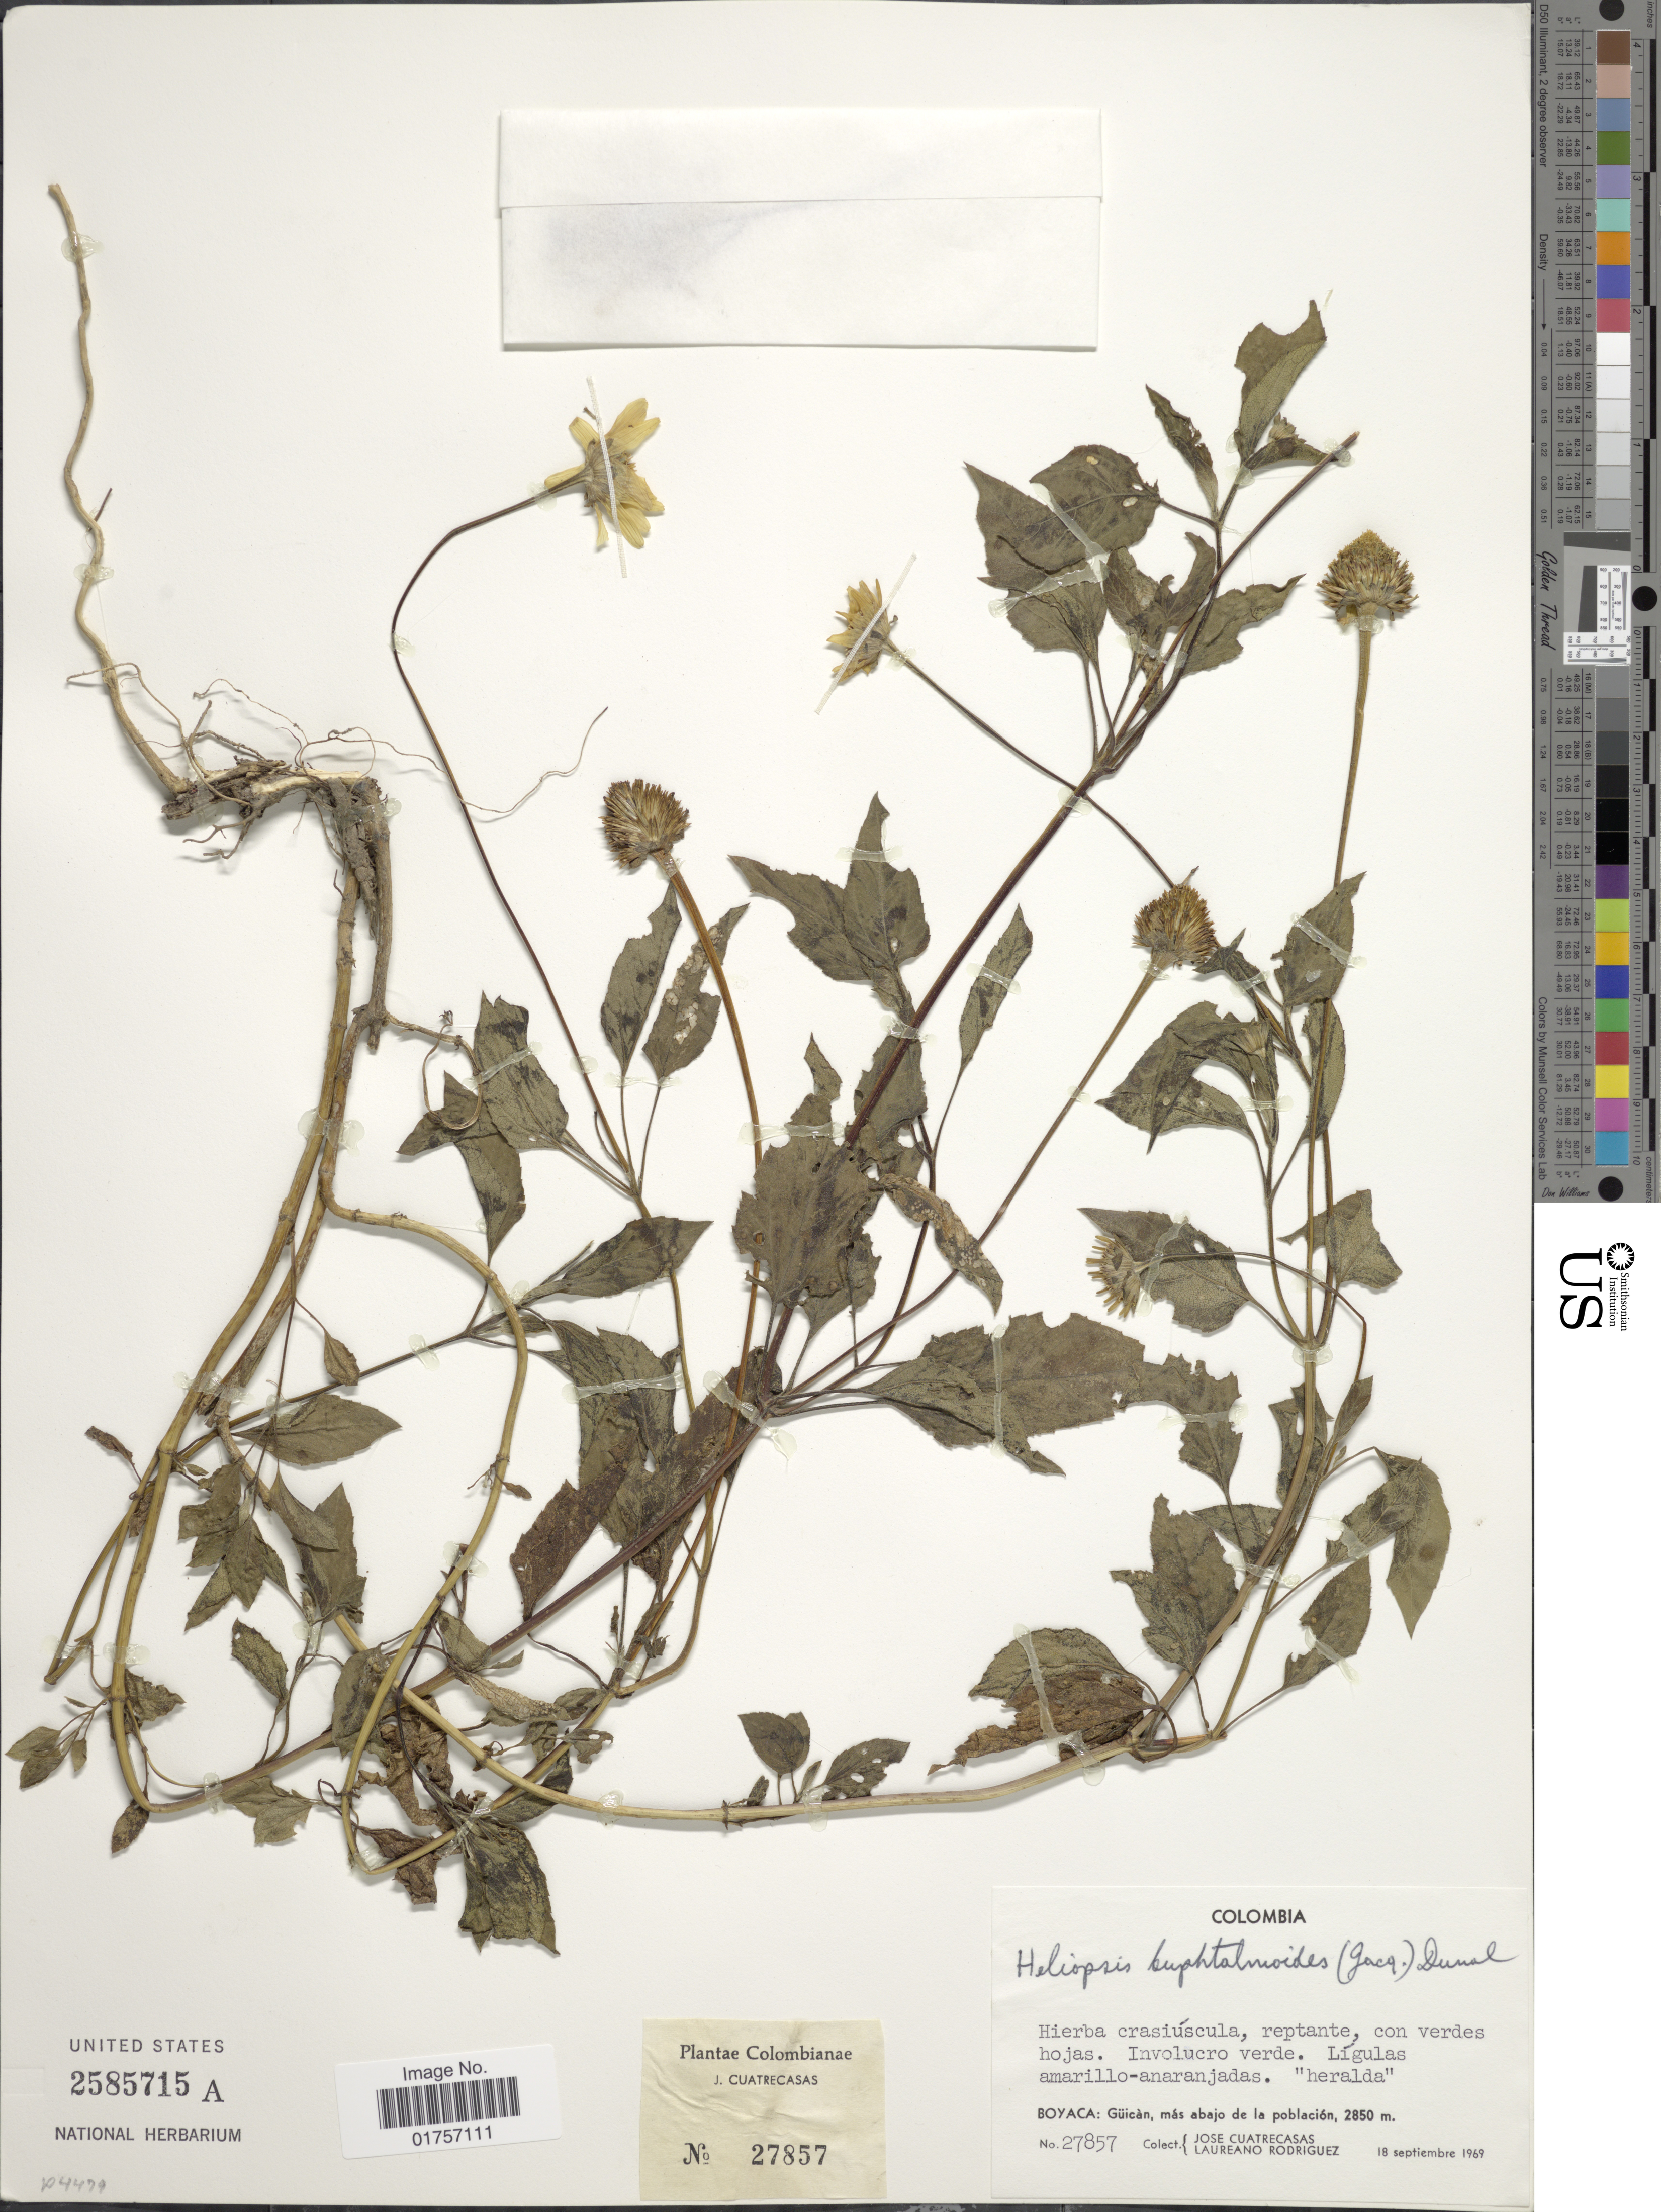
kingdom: Plantae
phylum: Tracheophyta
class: Magnoliopsida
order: Asterales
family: Asteraceae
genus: Heliopsis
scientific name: Heliopsis buphthalmoides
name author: (Jacq.) Dunal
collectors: J. Cuatrecasas & L. Rodriguez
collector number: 27857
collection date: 1969-09-18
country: Colombia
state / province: Boyacá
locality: Güicàn, más abajo de la población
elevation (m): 2850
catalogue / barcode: US 2585715A